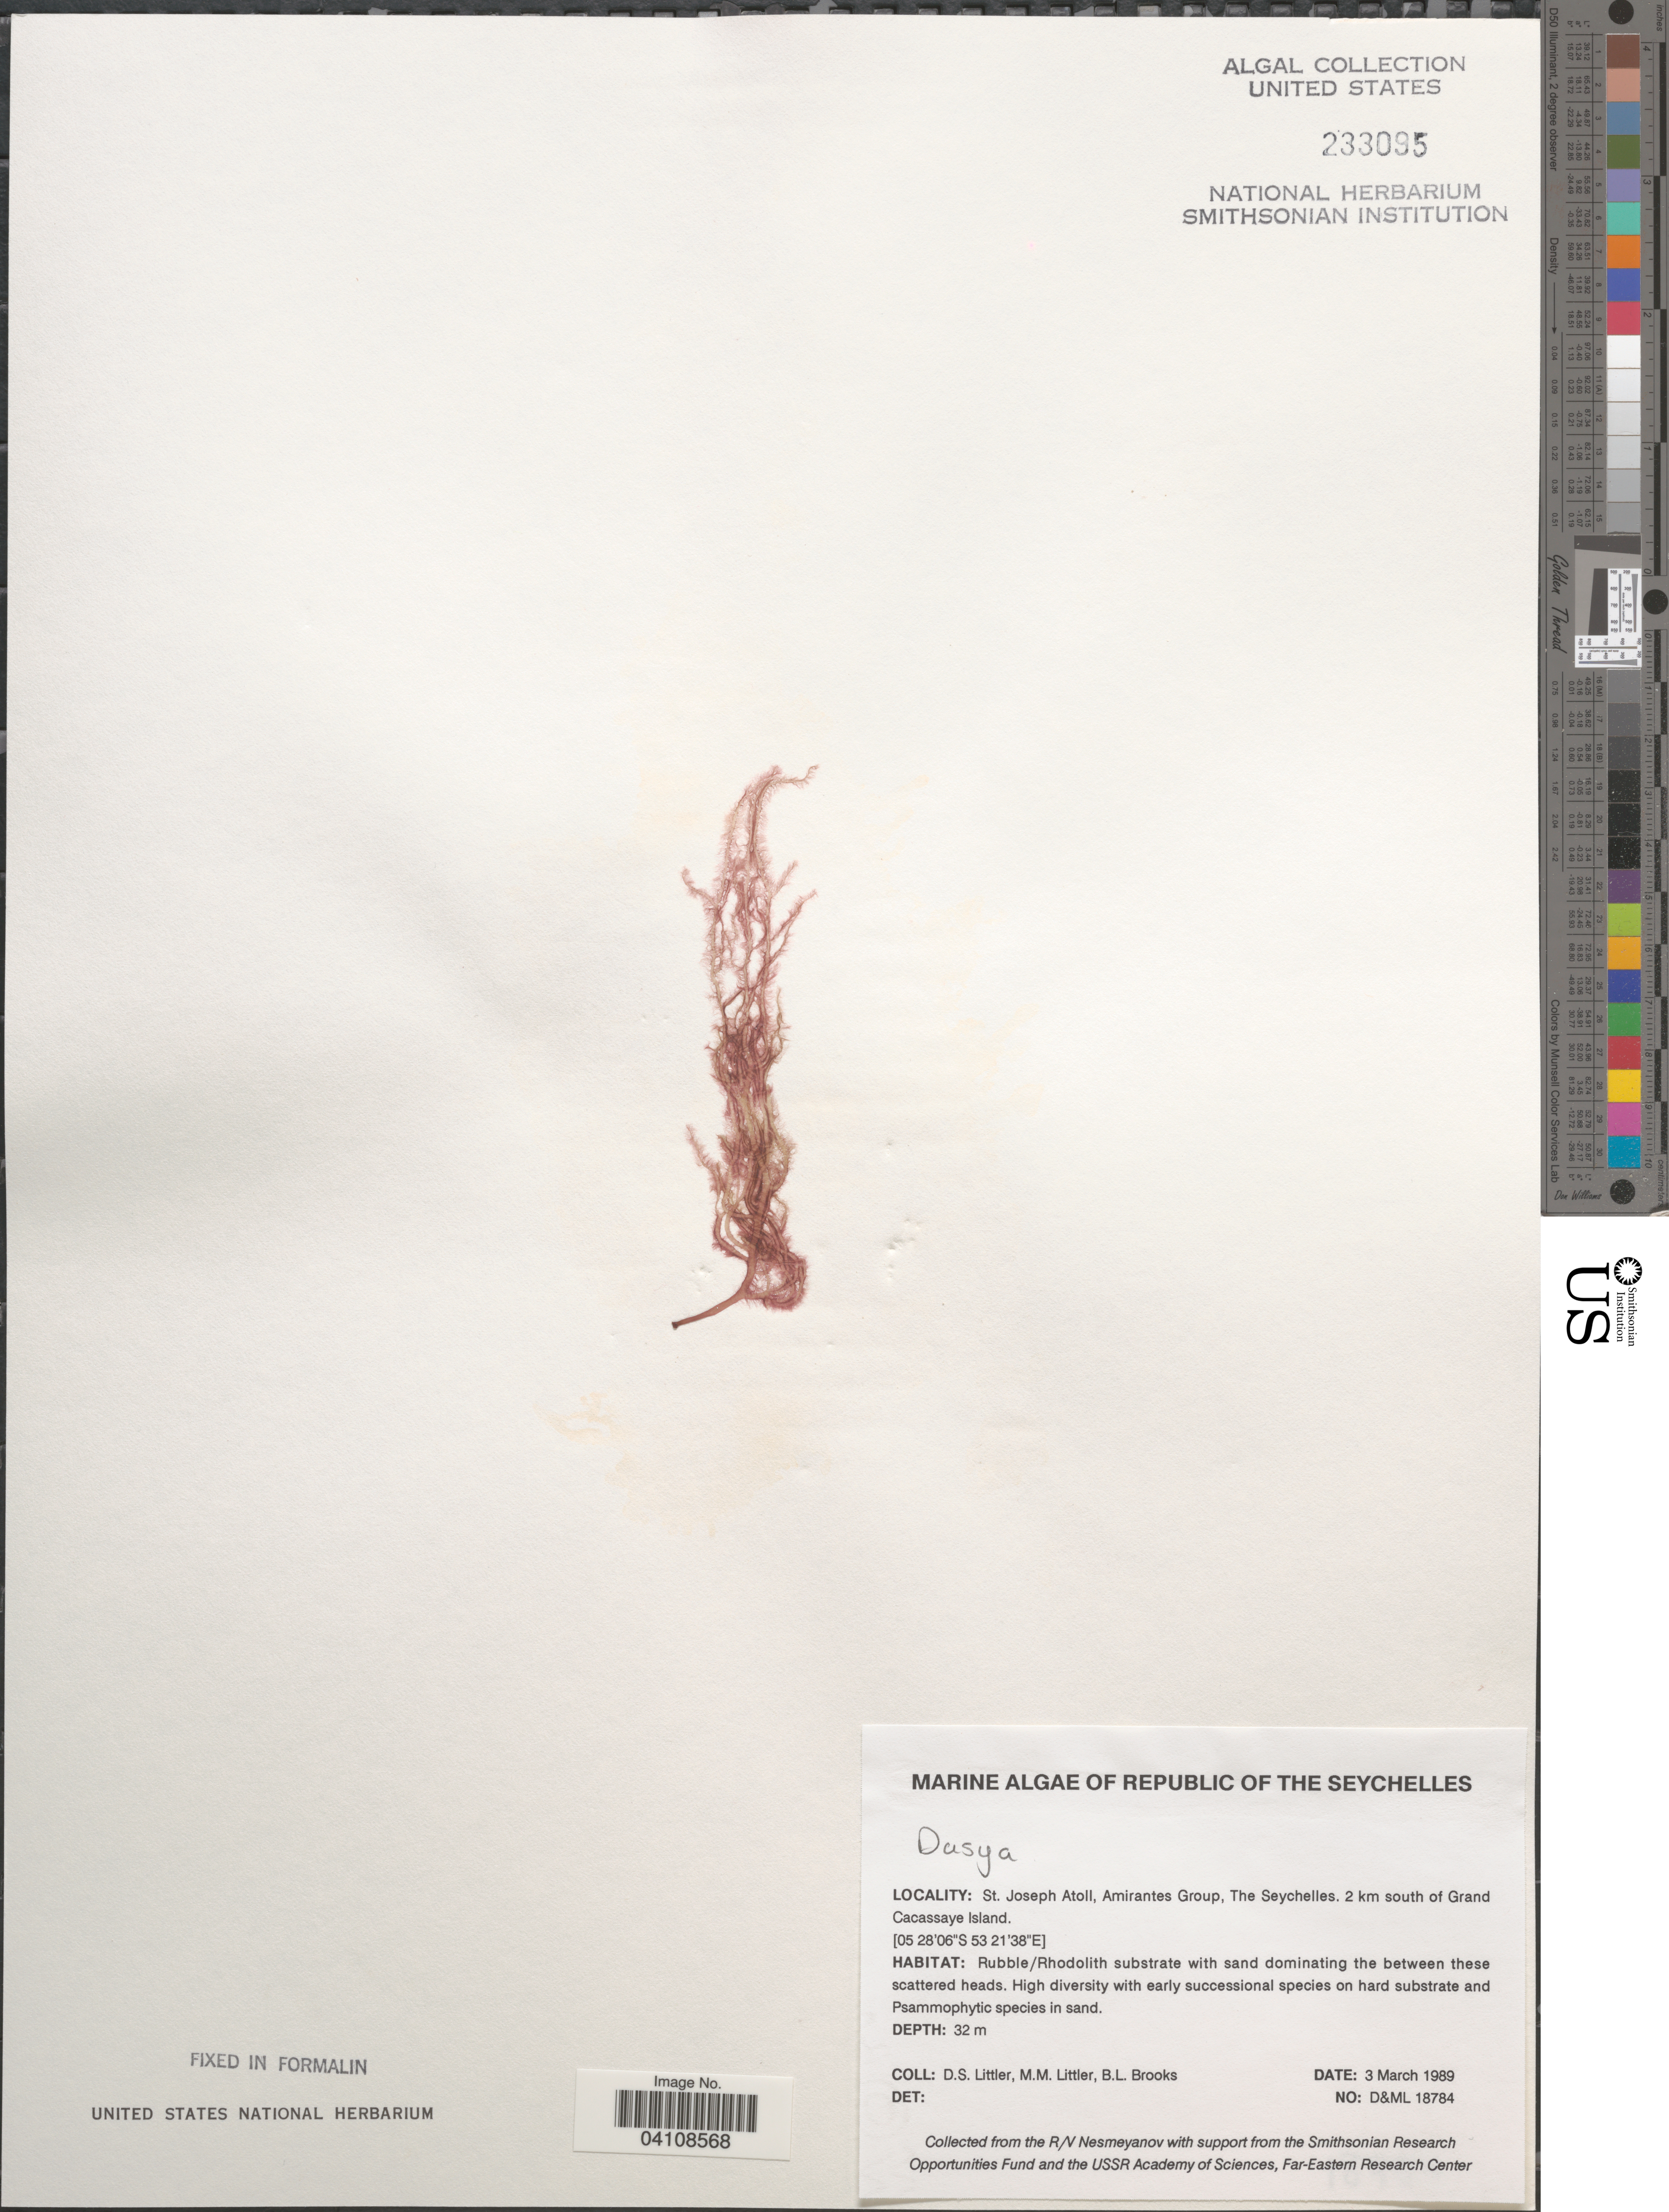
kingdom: Plantae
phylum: Rhodophyta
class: Florideophyceae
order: Ceramiales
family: Dasyaceae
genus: Dasya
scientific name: Dasya sp.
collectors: D. S. Littler & B. Brooks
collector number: D&ML18784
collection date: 1989-03-03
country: Seychelles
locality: Republic of The Seychelles. St. Joseph Atoll, Amirantes Group. 2 km south of Grand Cacassaye Island.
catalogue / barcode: US 233095